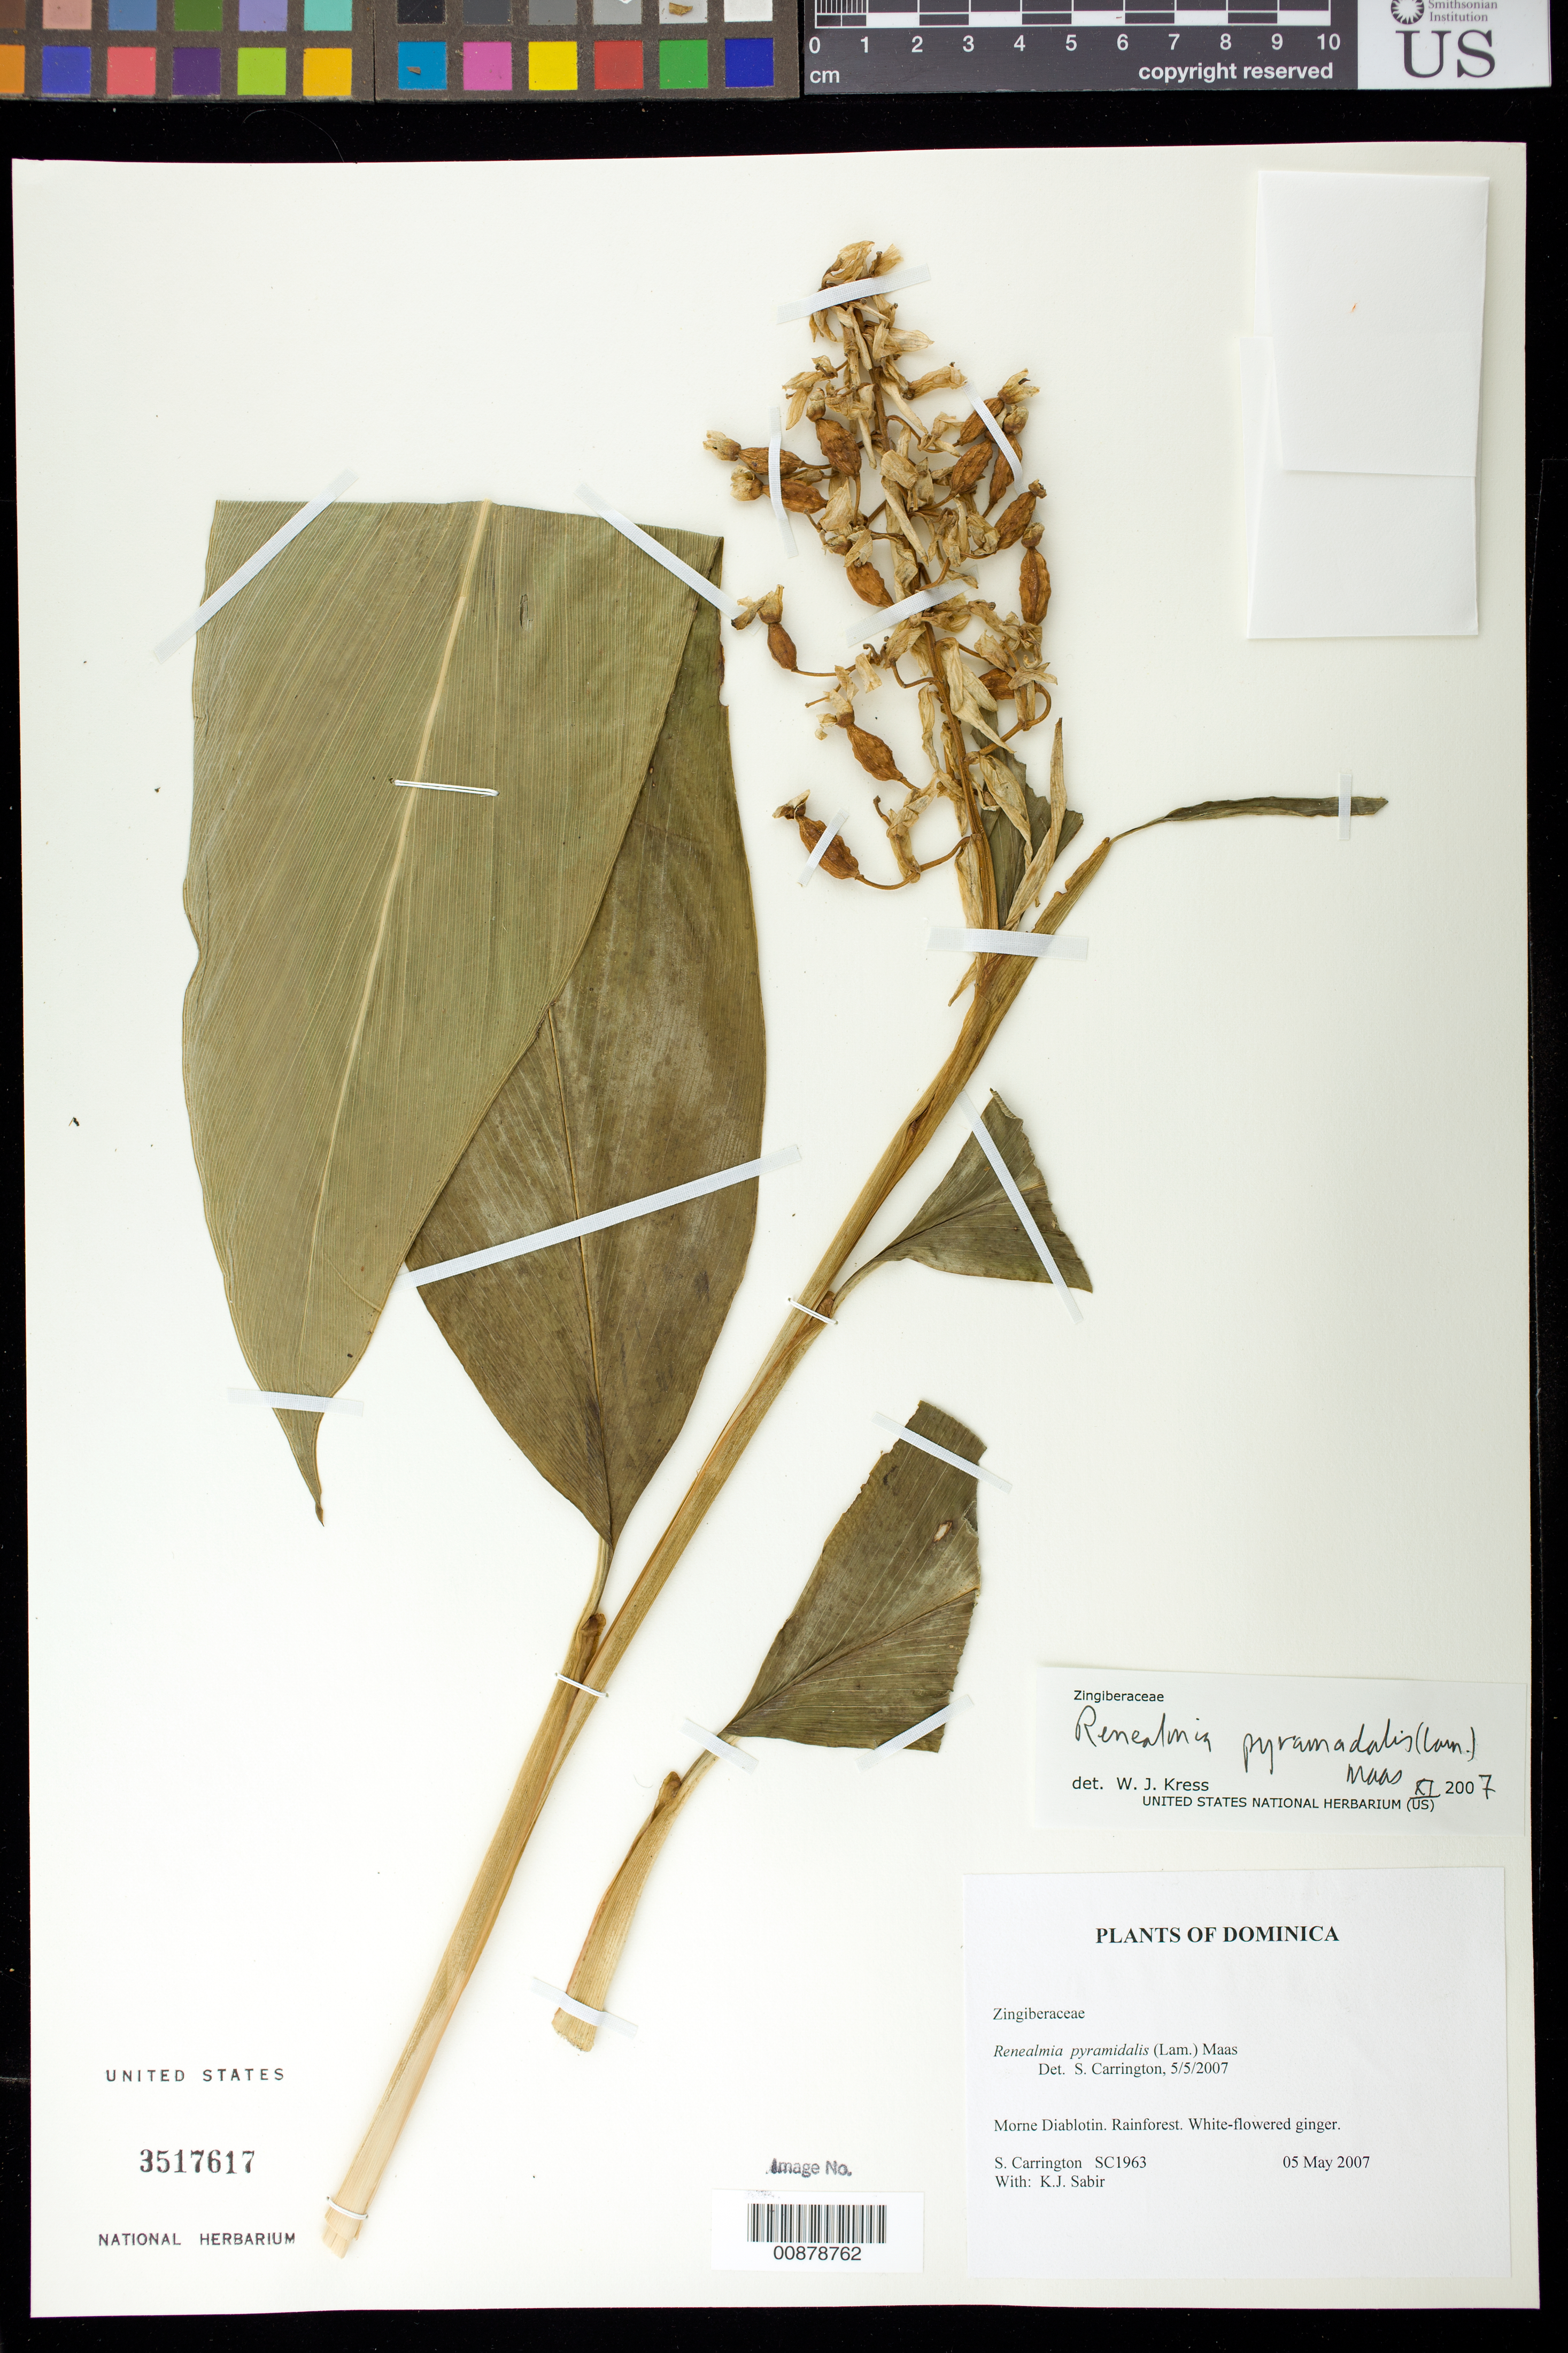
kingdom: Plantae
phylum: Tracheophyta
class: Liliopsida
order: Zingiberales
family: Zingiberaceae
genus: Renealmia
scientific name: Renealmia pyramidalis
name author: (Lam.) Maas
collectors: C. M. S. Carrington & K. Sabir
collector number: SC 1963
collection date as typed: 05 May 2007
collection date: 2007-05-05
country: Dominica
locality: Morne Diablotin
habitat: Rainforest.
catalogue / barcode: US 3517617